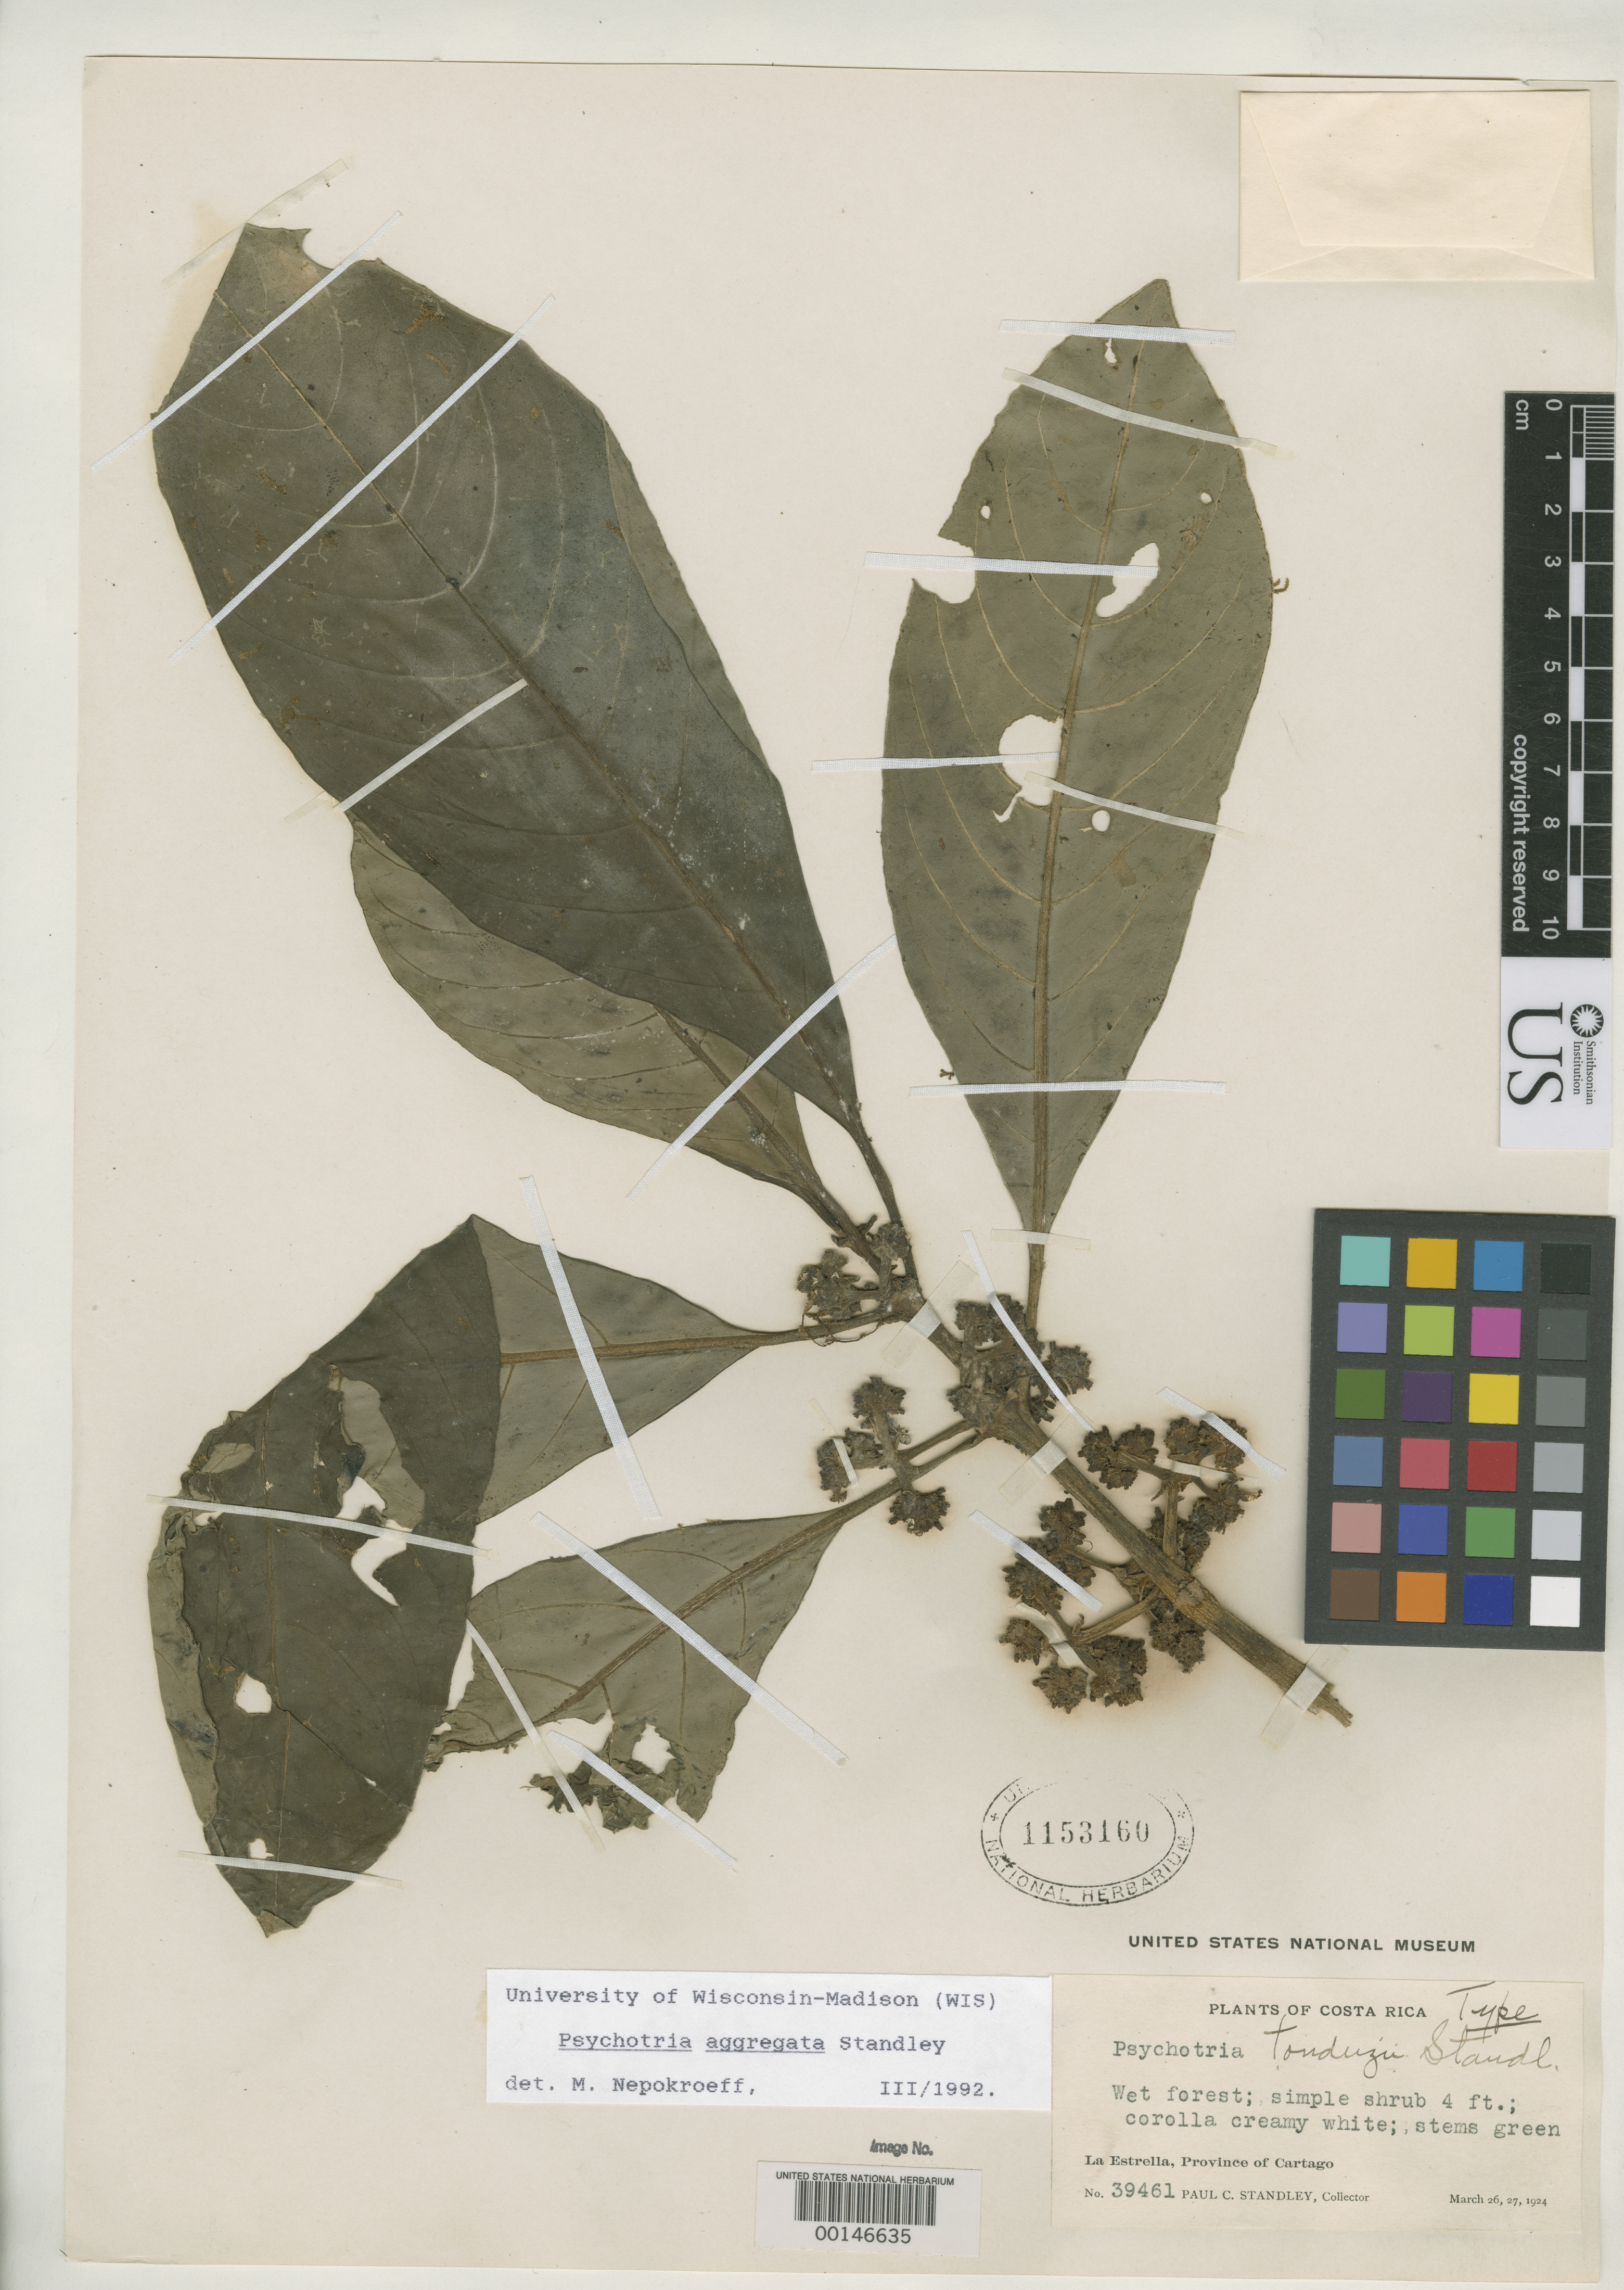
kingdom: Plantae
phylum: Tracheophyta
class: Magnoliopsida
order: Gentianales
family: Rubiaceae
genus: Psychotria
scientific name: Psychotria tonduzii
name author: Standl.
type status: Holotype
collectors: P. C. Standley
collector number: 39461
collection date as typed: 26 Mar 1924 and 27 Mar 1924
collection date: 1924-03-26,1924-03-27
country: Costa Rica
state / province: Cartago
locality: La Estrella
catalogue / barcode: US 1153160